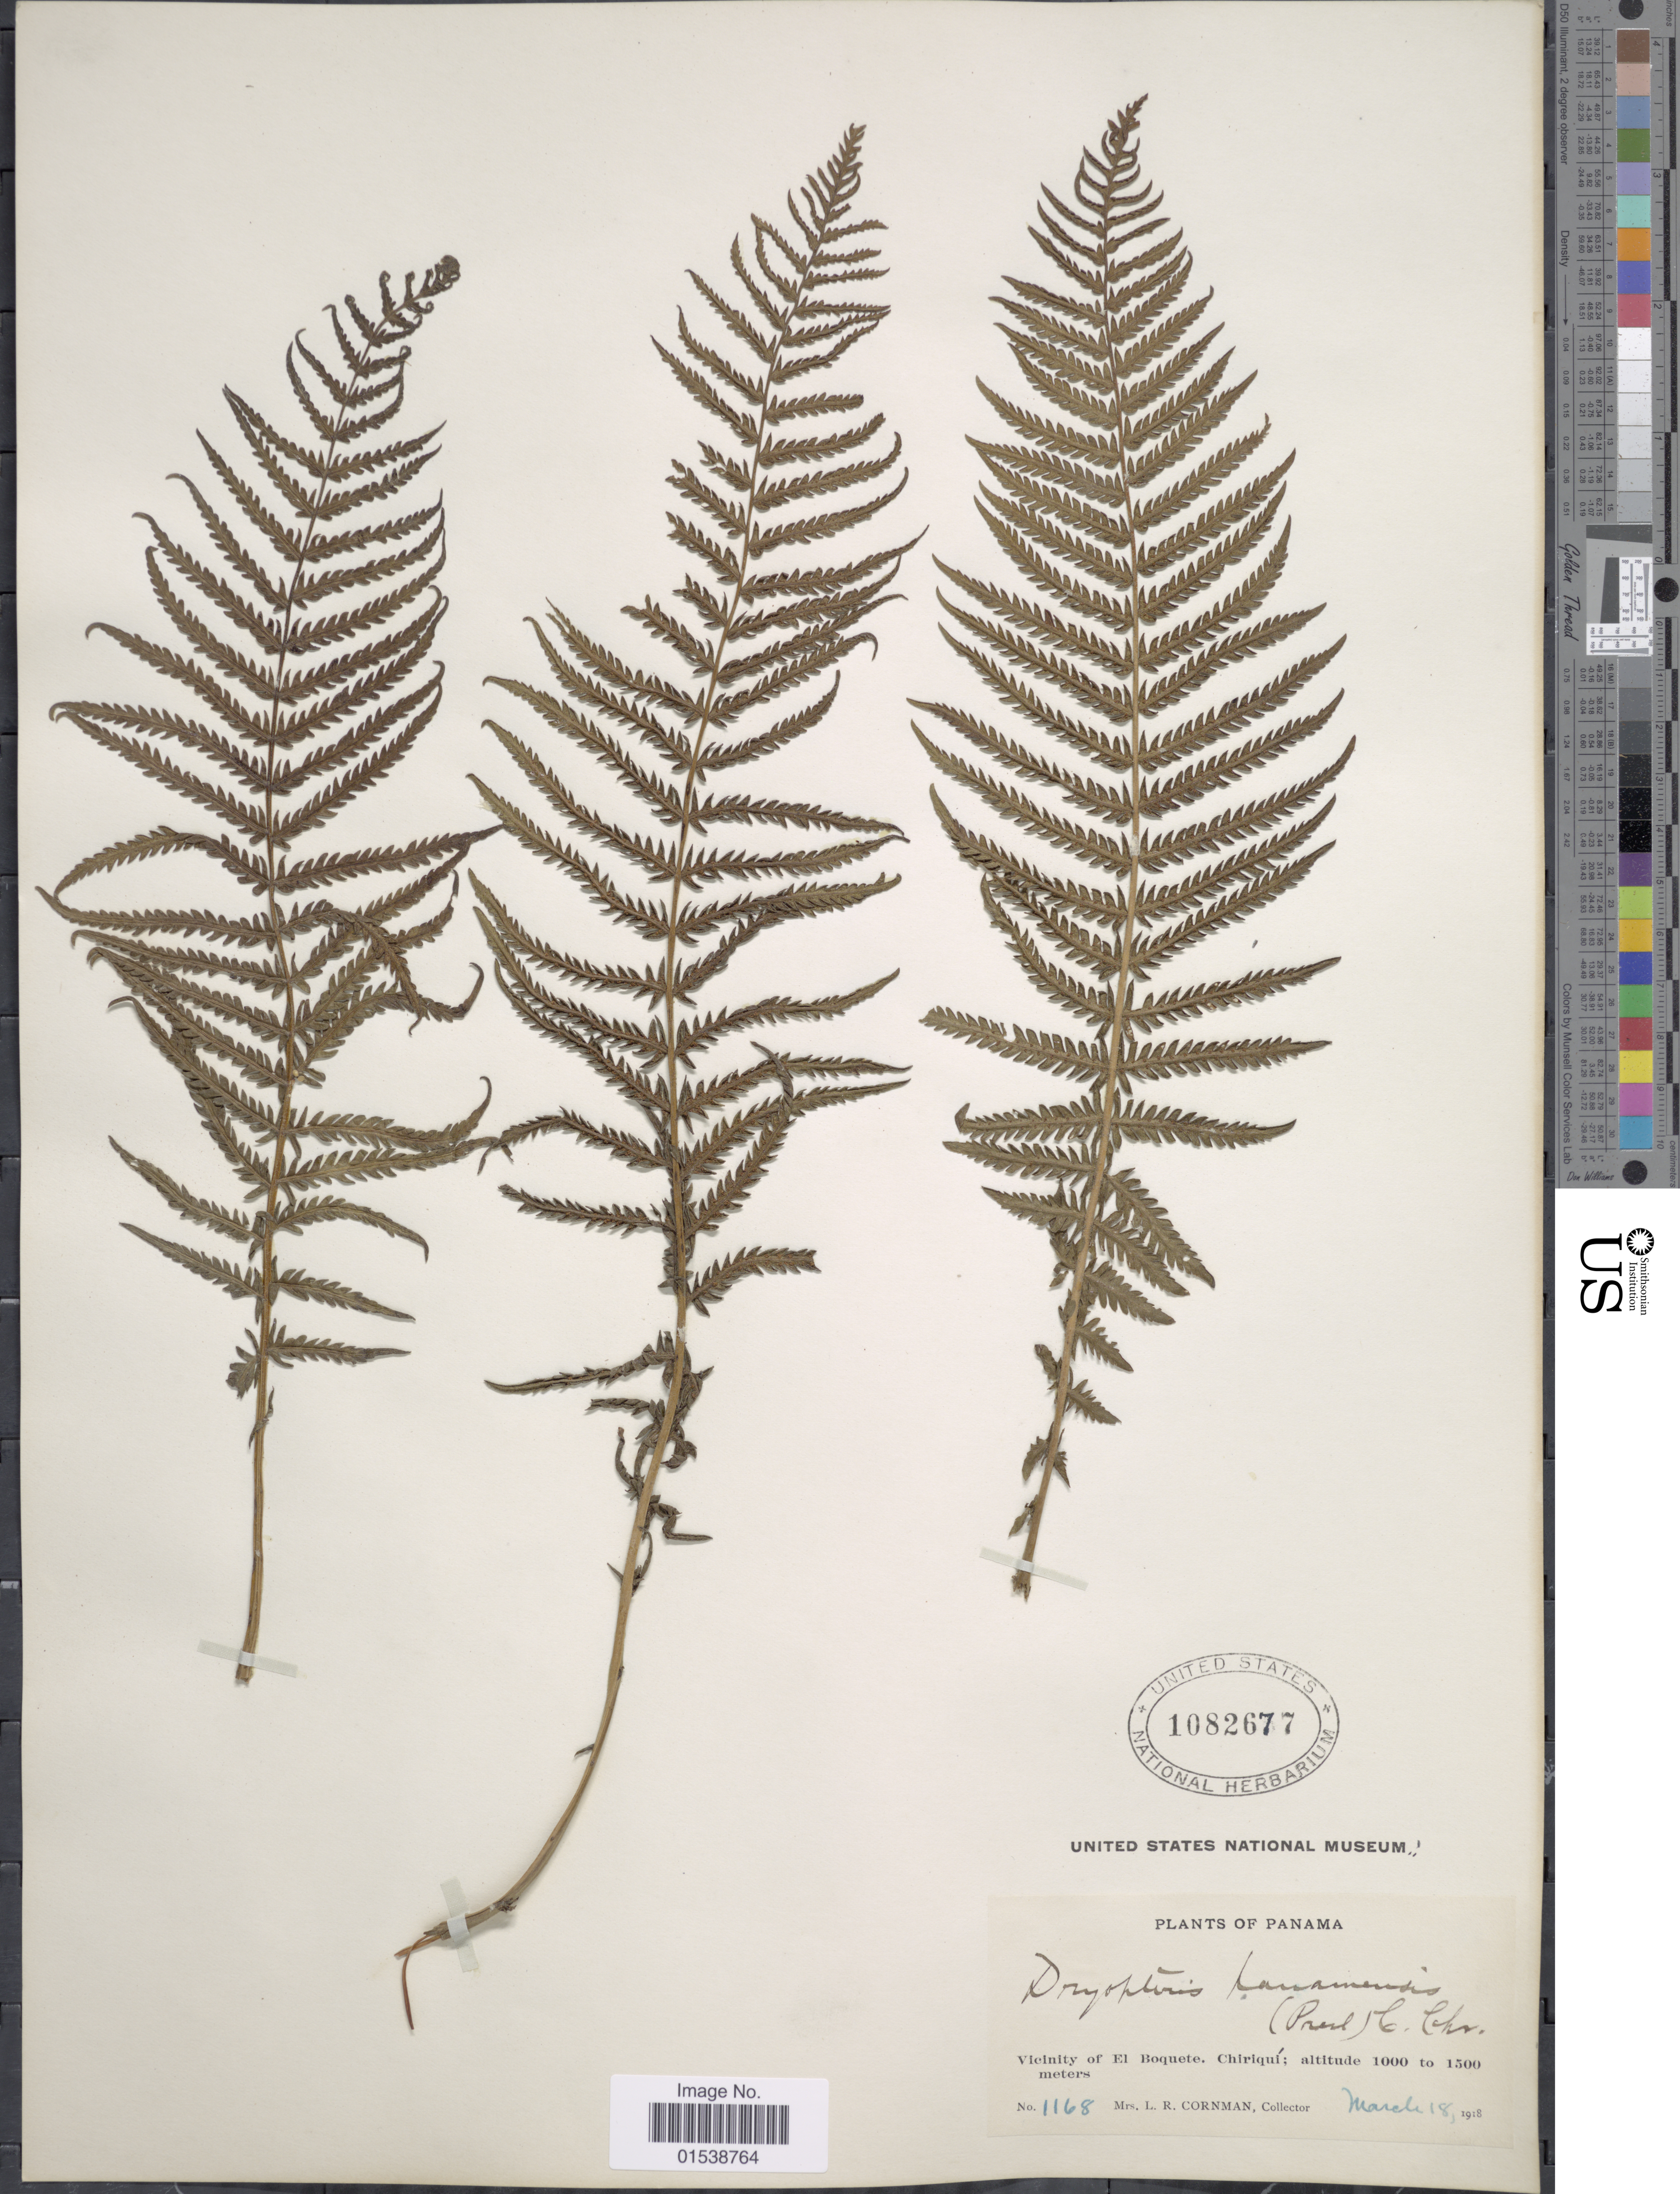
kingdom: Plantae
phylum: Tracheophyta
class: Polypodiopsida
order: Polypodiales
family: Thelypteridaceae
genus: Amauropelta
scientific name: Amauropelta resinifera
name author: (Desv.) Pic. Serm.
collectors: L. Cornman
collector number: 1168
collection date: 1918-03-18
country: Panama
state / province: Chiriqui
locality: Vicinity of El Boquete, Chiriqui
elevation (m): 1000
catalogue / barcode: US 1082677